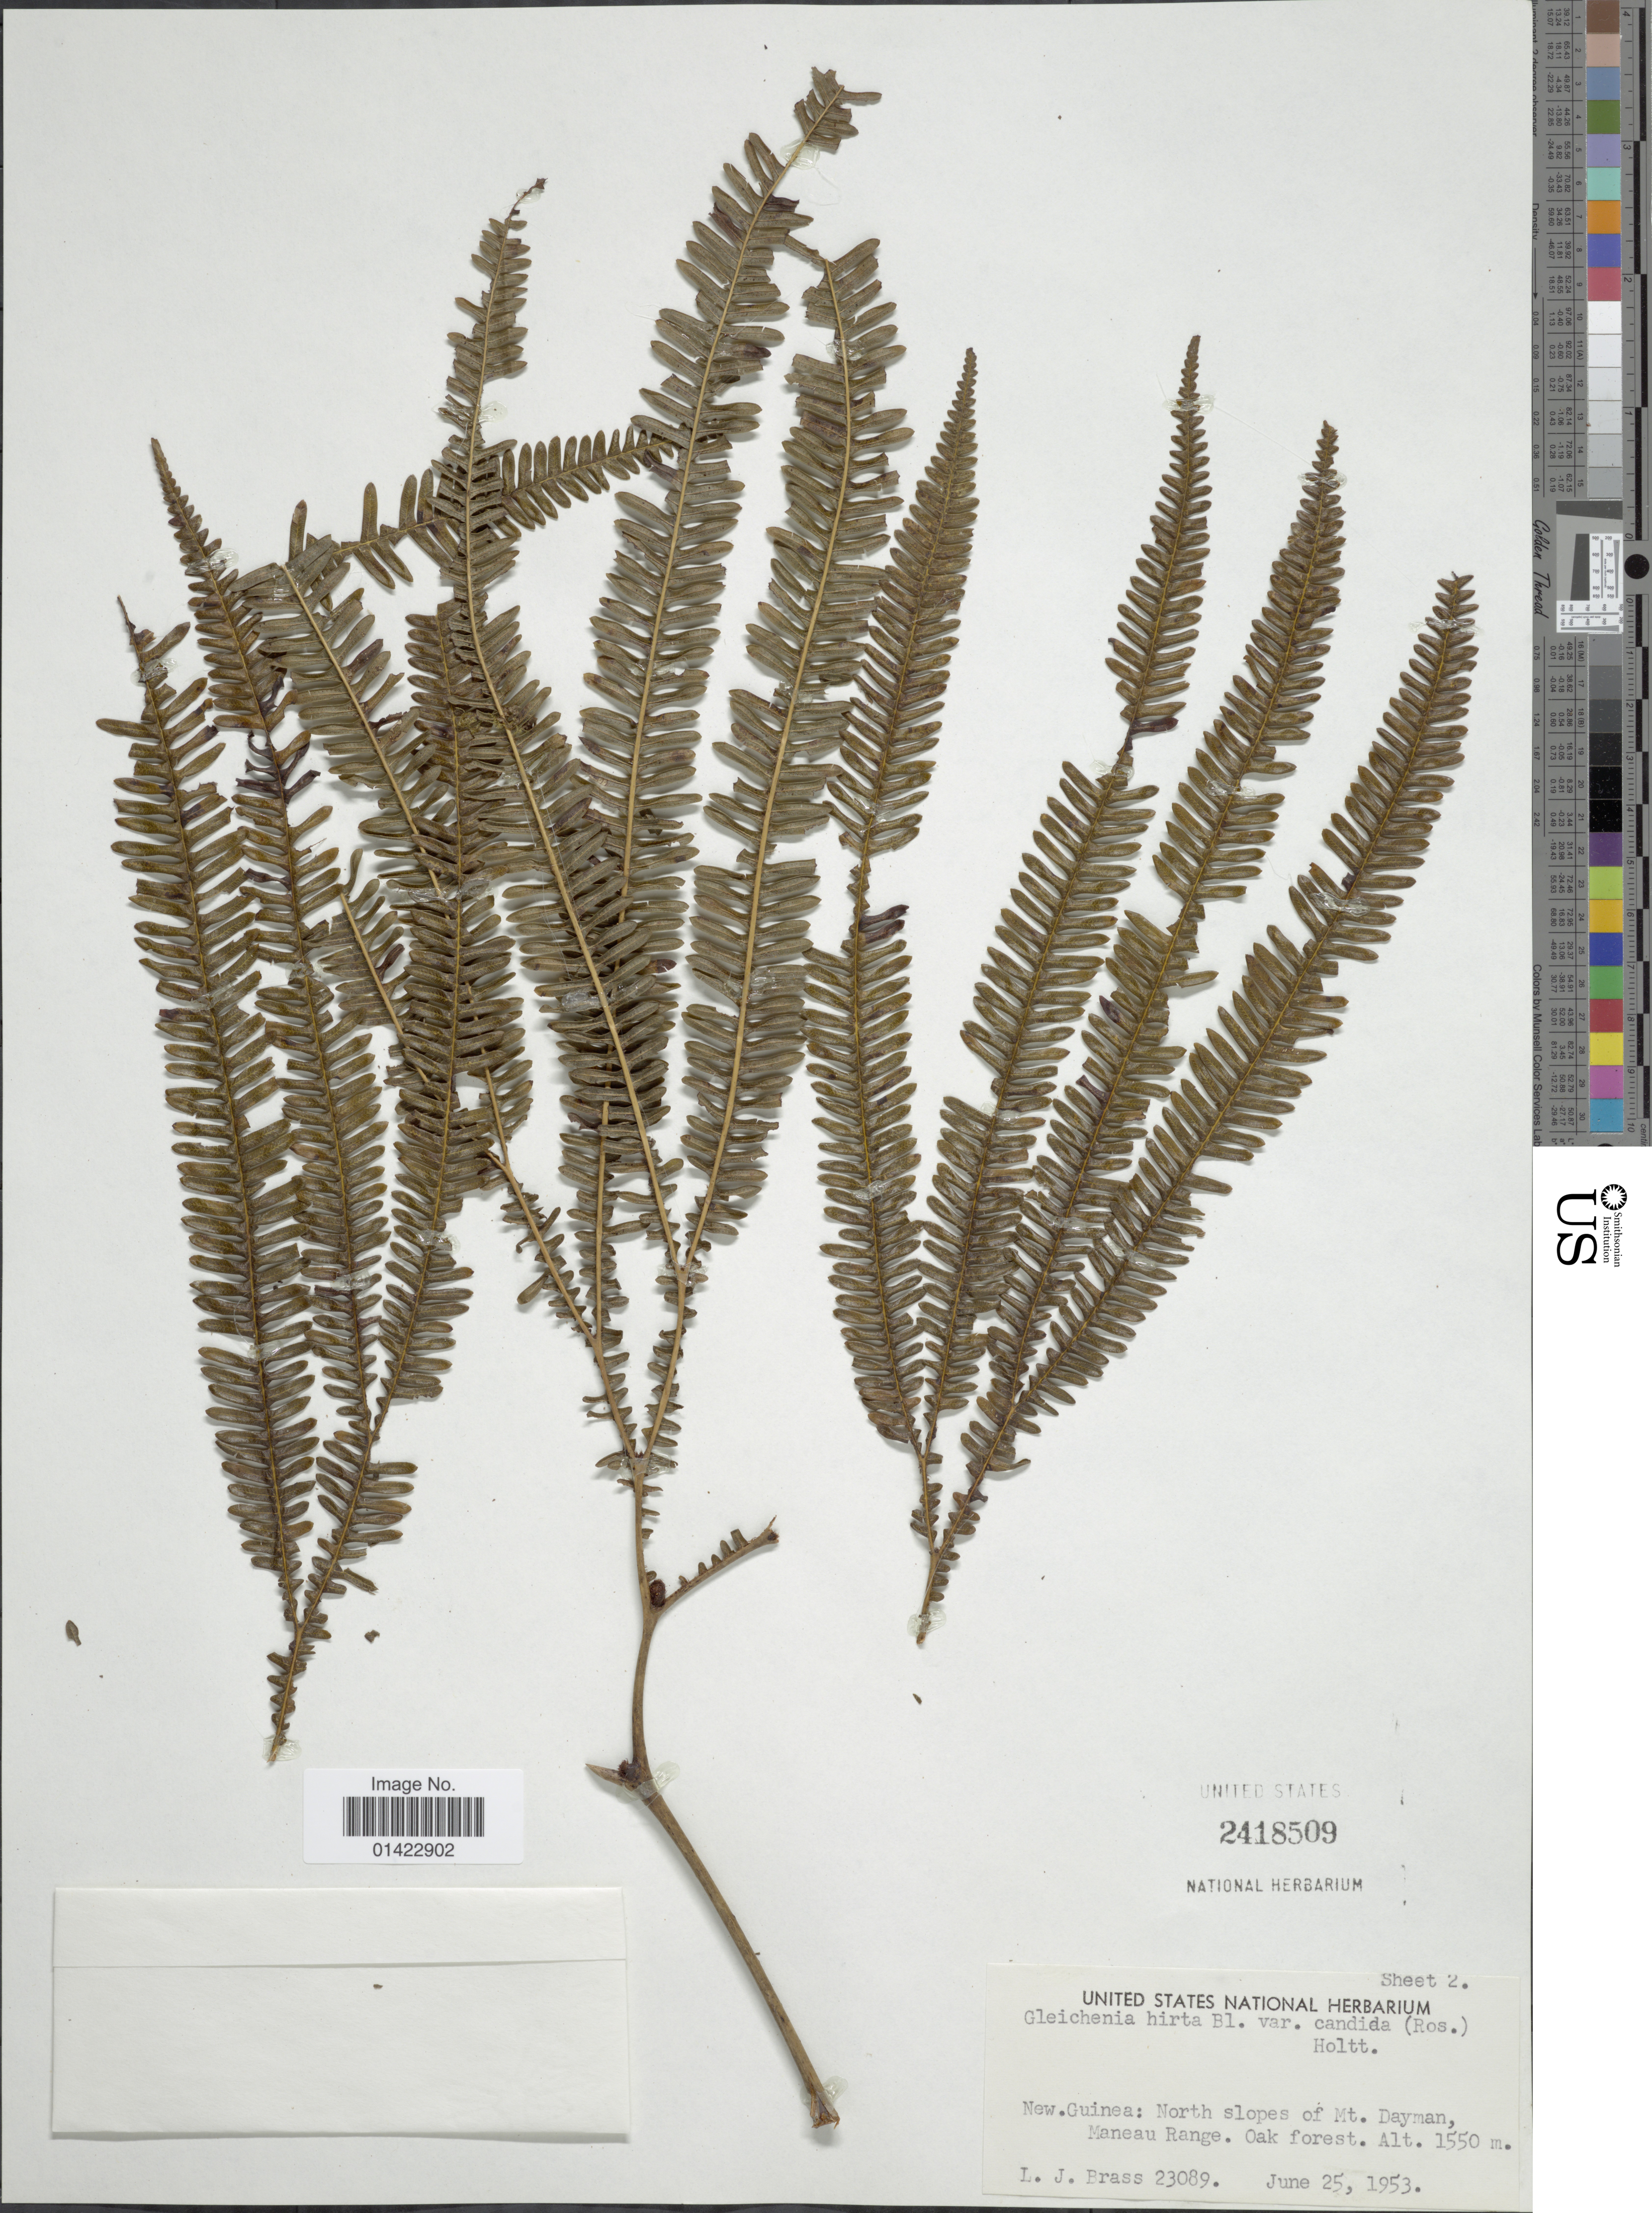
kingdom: Plantae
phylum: Tracheophyta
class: Polypodiopsida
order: Gleicheniales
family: Gleicheniaceae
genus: Sticherus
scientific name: Sticherus hirtus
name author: (Blume) Ching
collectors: L. J. Brass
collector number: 23089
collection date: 1953-06-25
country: Papua New Guinea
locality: Oak forest. North slopes of Mt. Dayman,Maneau Range.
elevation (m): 1550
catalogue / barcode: US 2418509